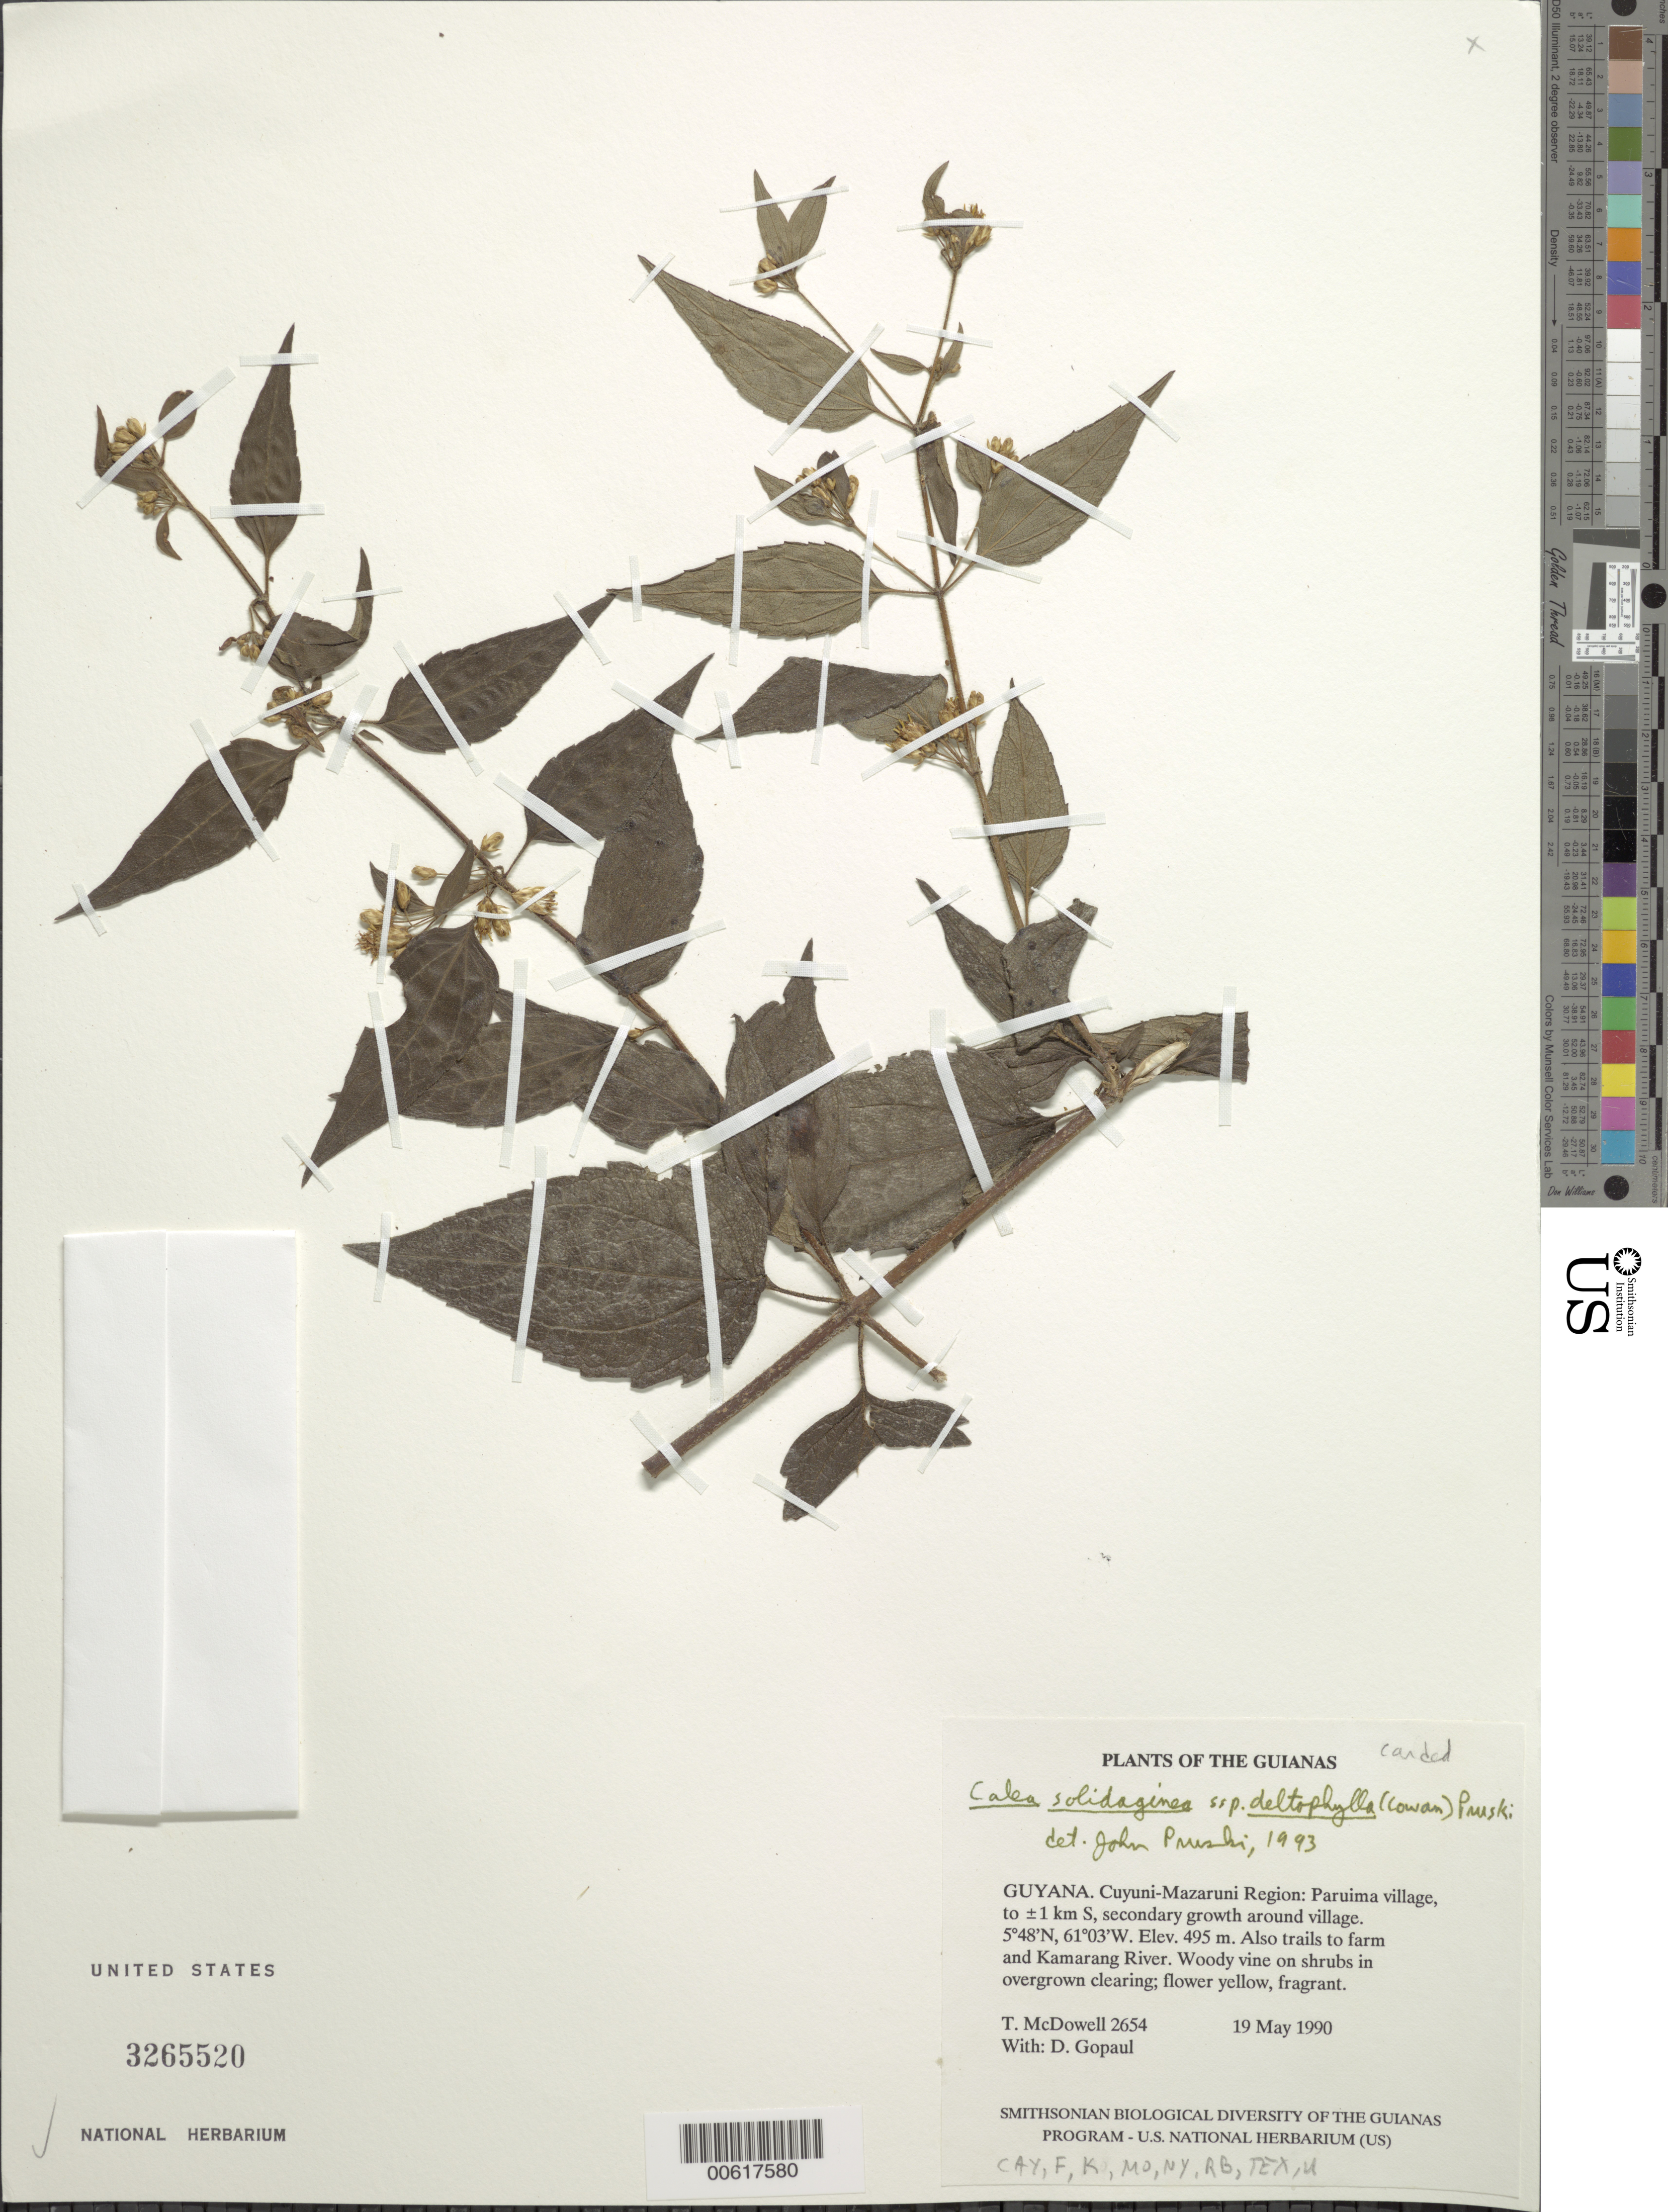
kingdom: Plantae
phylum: Tracheophyta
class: Magnoliopsida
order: Asterales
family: Asteraceae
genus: Calea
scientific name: Calea solidaginea subsp. deltophylla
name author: (R.S. Cowan) Pruski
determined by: Pruski, J. F.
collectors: T. McDowell & D. Gopaul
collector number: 2654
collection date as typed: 19 May 1990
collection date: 1990-05-19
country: Guyana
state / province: Cuyuni-Mazaruni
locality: Paruima village, to ±1 km S, trails to farm and to Kamarang River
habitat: Secondary growth around village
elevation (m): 495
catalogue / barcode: US 3265520